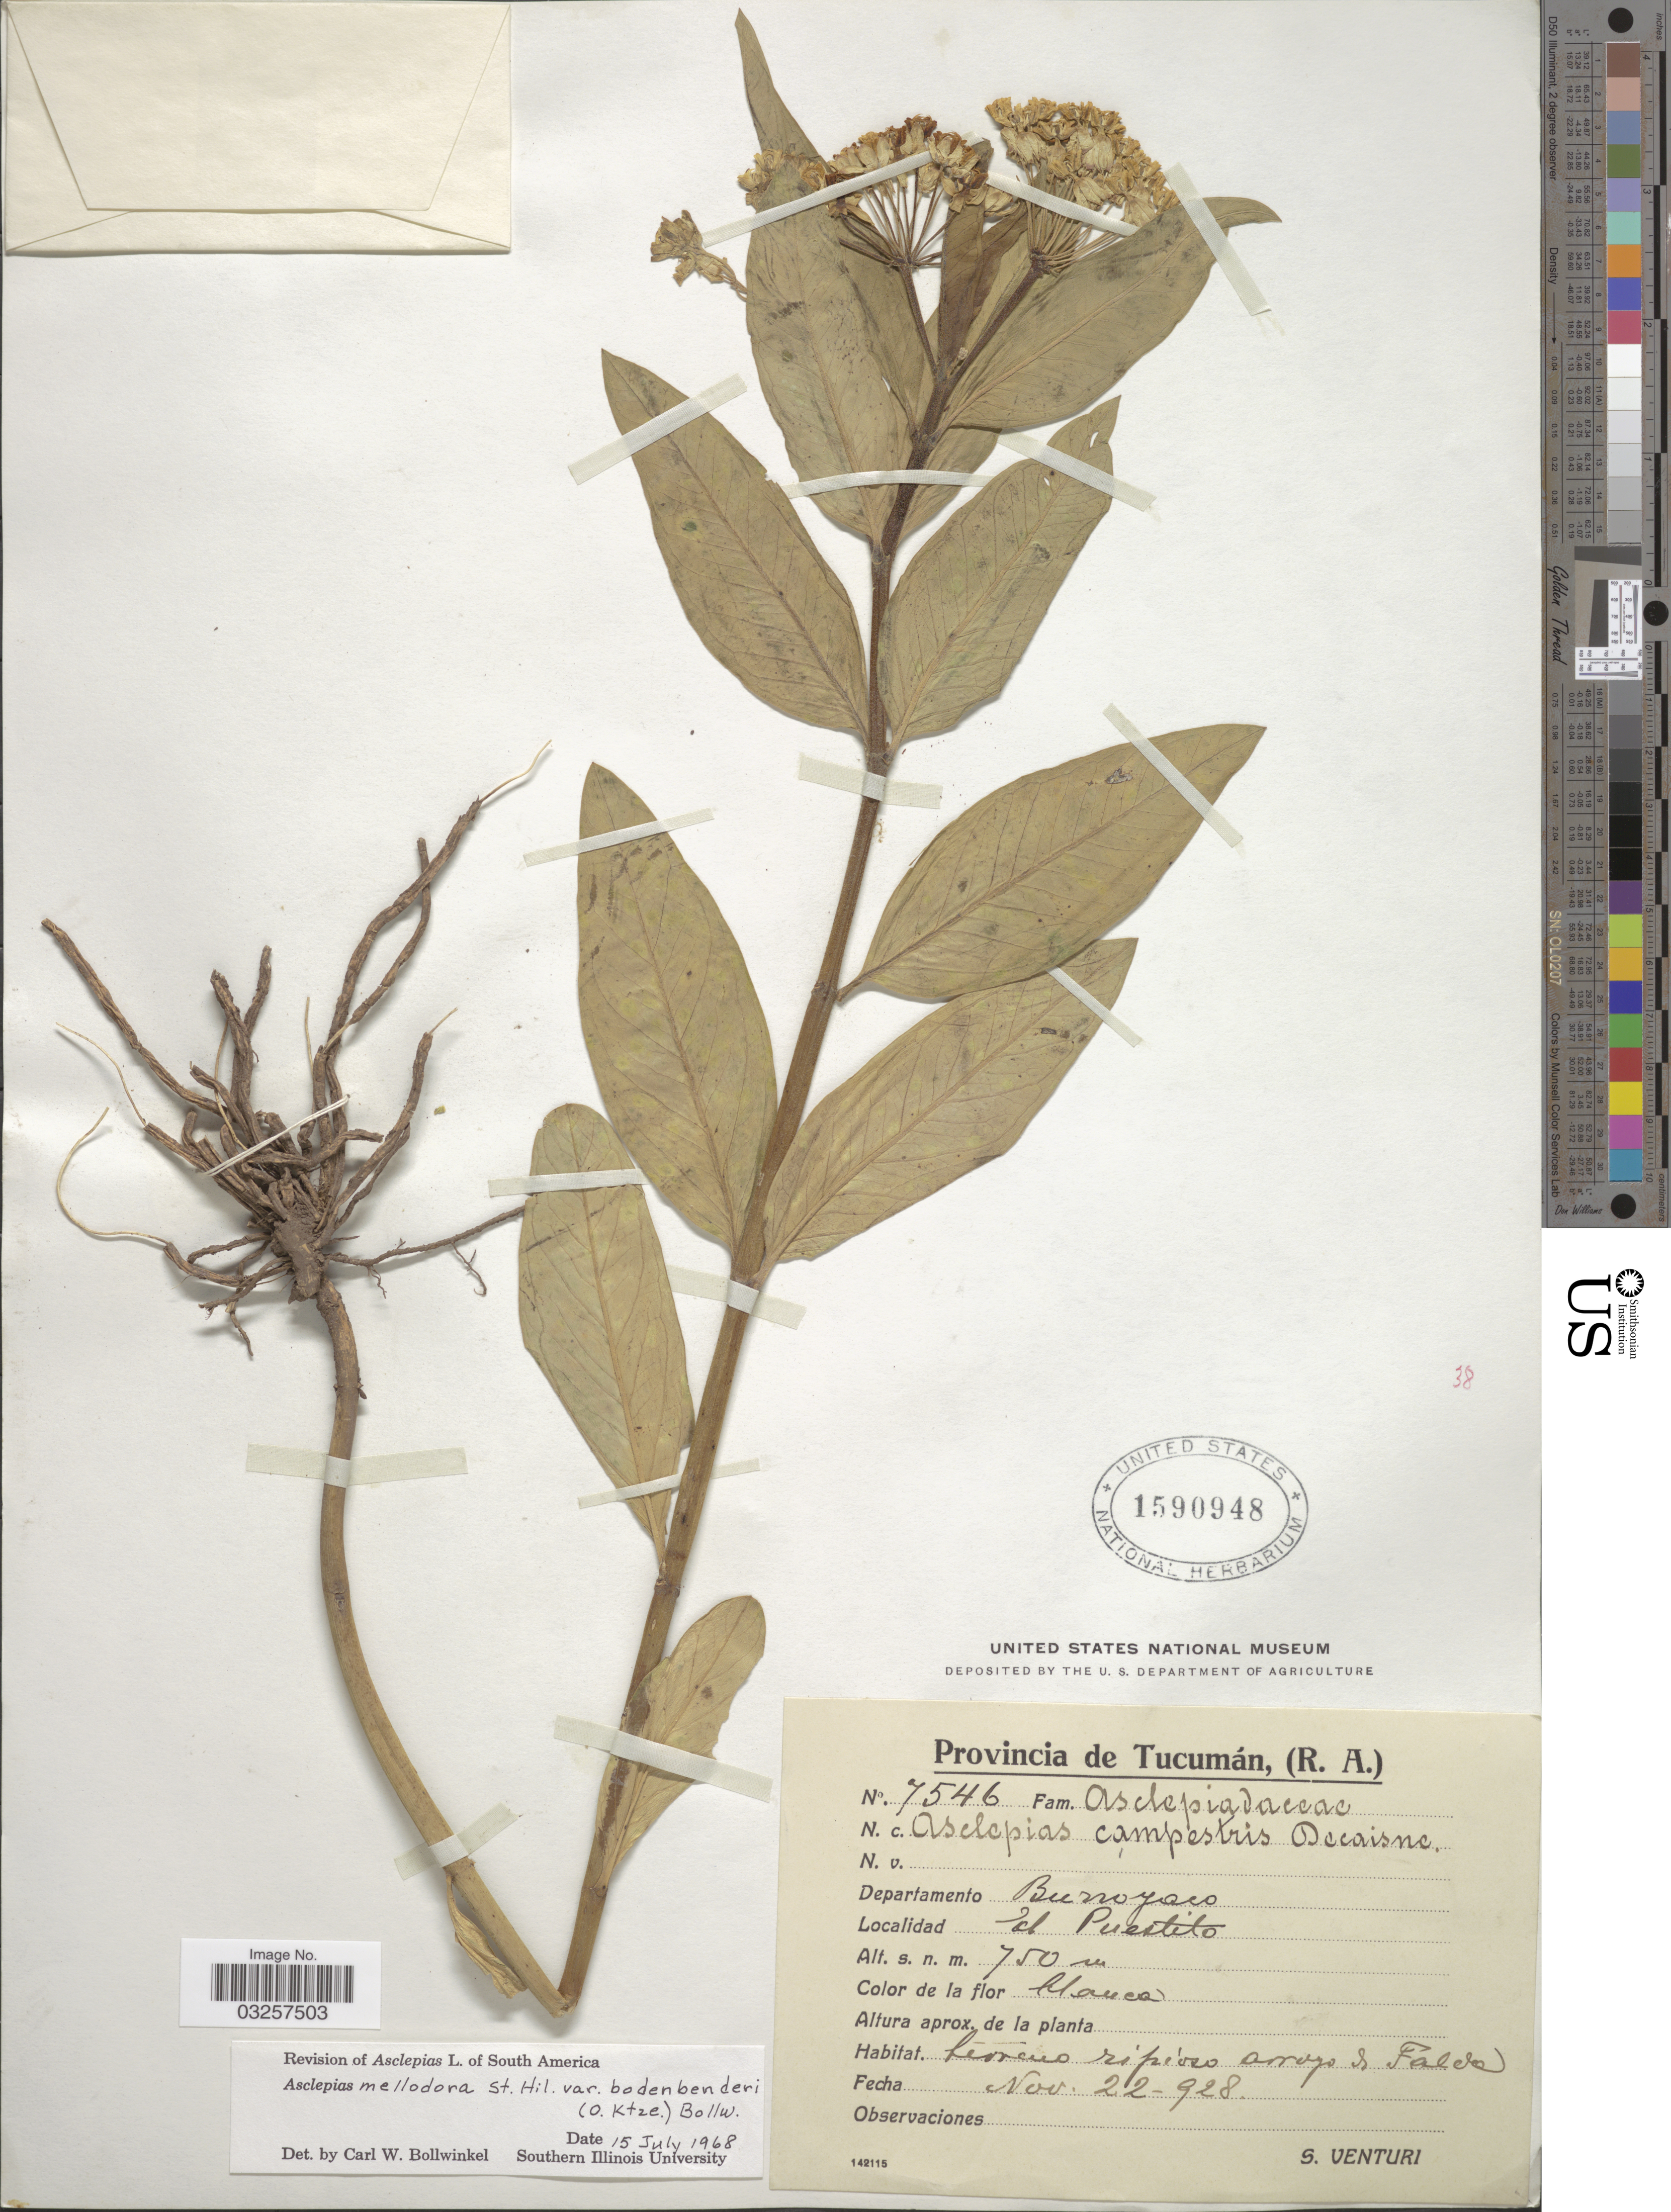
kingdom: Plantae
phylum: Tracheophyta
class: Magnoliopsida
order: Gentianales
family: Apocynaceae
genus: Asclepias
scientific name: Asclepias mellodora var. bodenbenderi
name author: (Kuntze) Bollw.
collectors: S. Venturi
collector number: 7546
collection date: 1928-11-22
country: Argentina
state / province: Tucuman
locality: Provincia de Tucumán. Departamento Burroyaco. El Puestito.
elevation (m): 750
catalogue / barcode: US 1590948